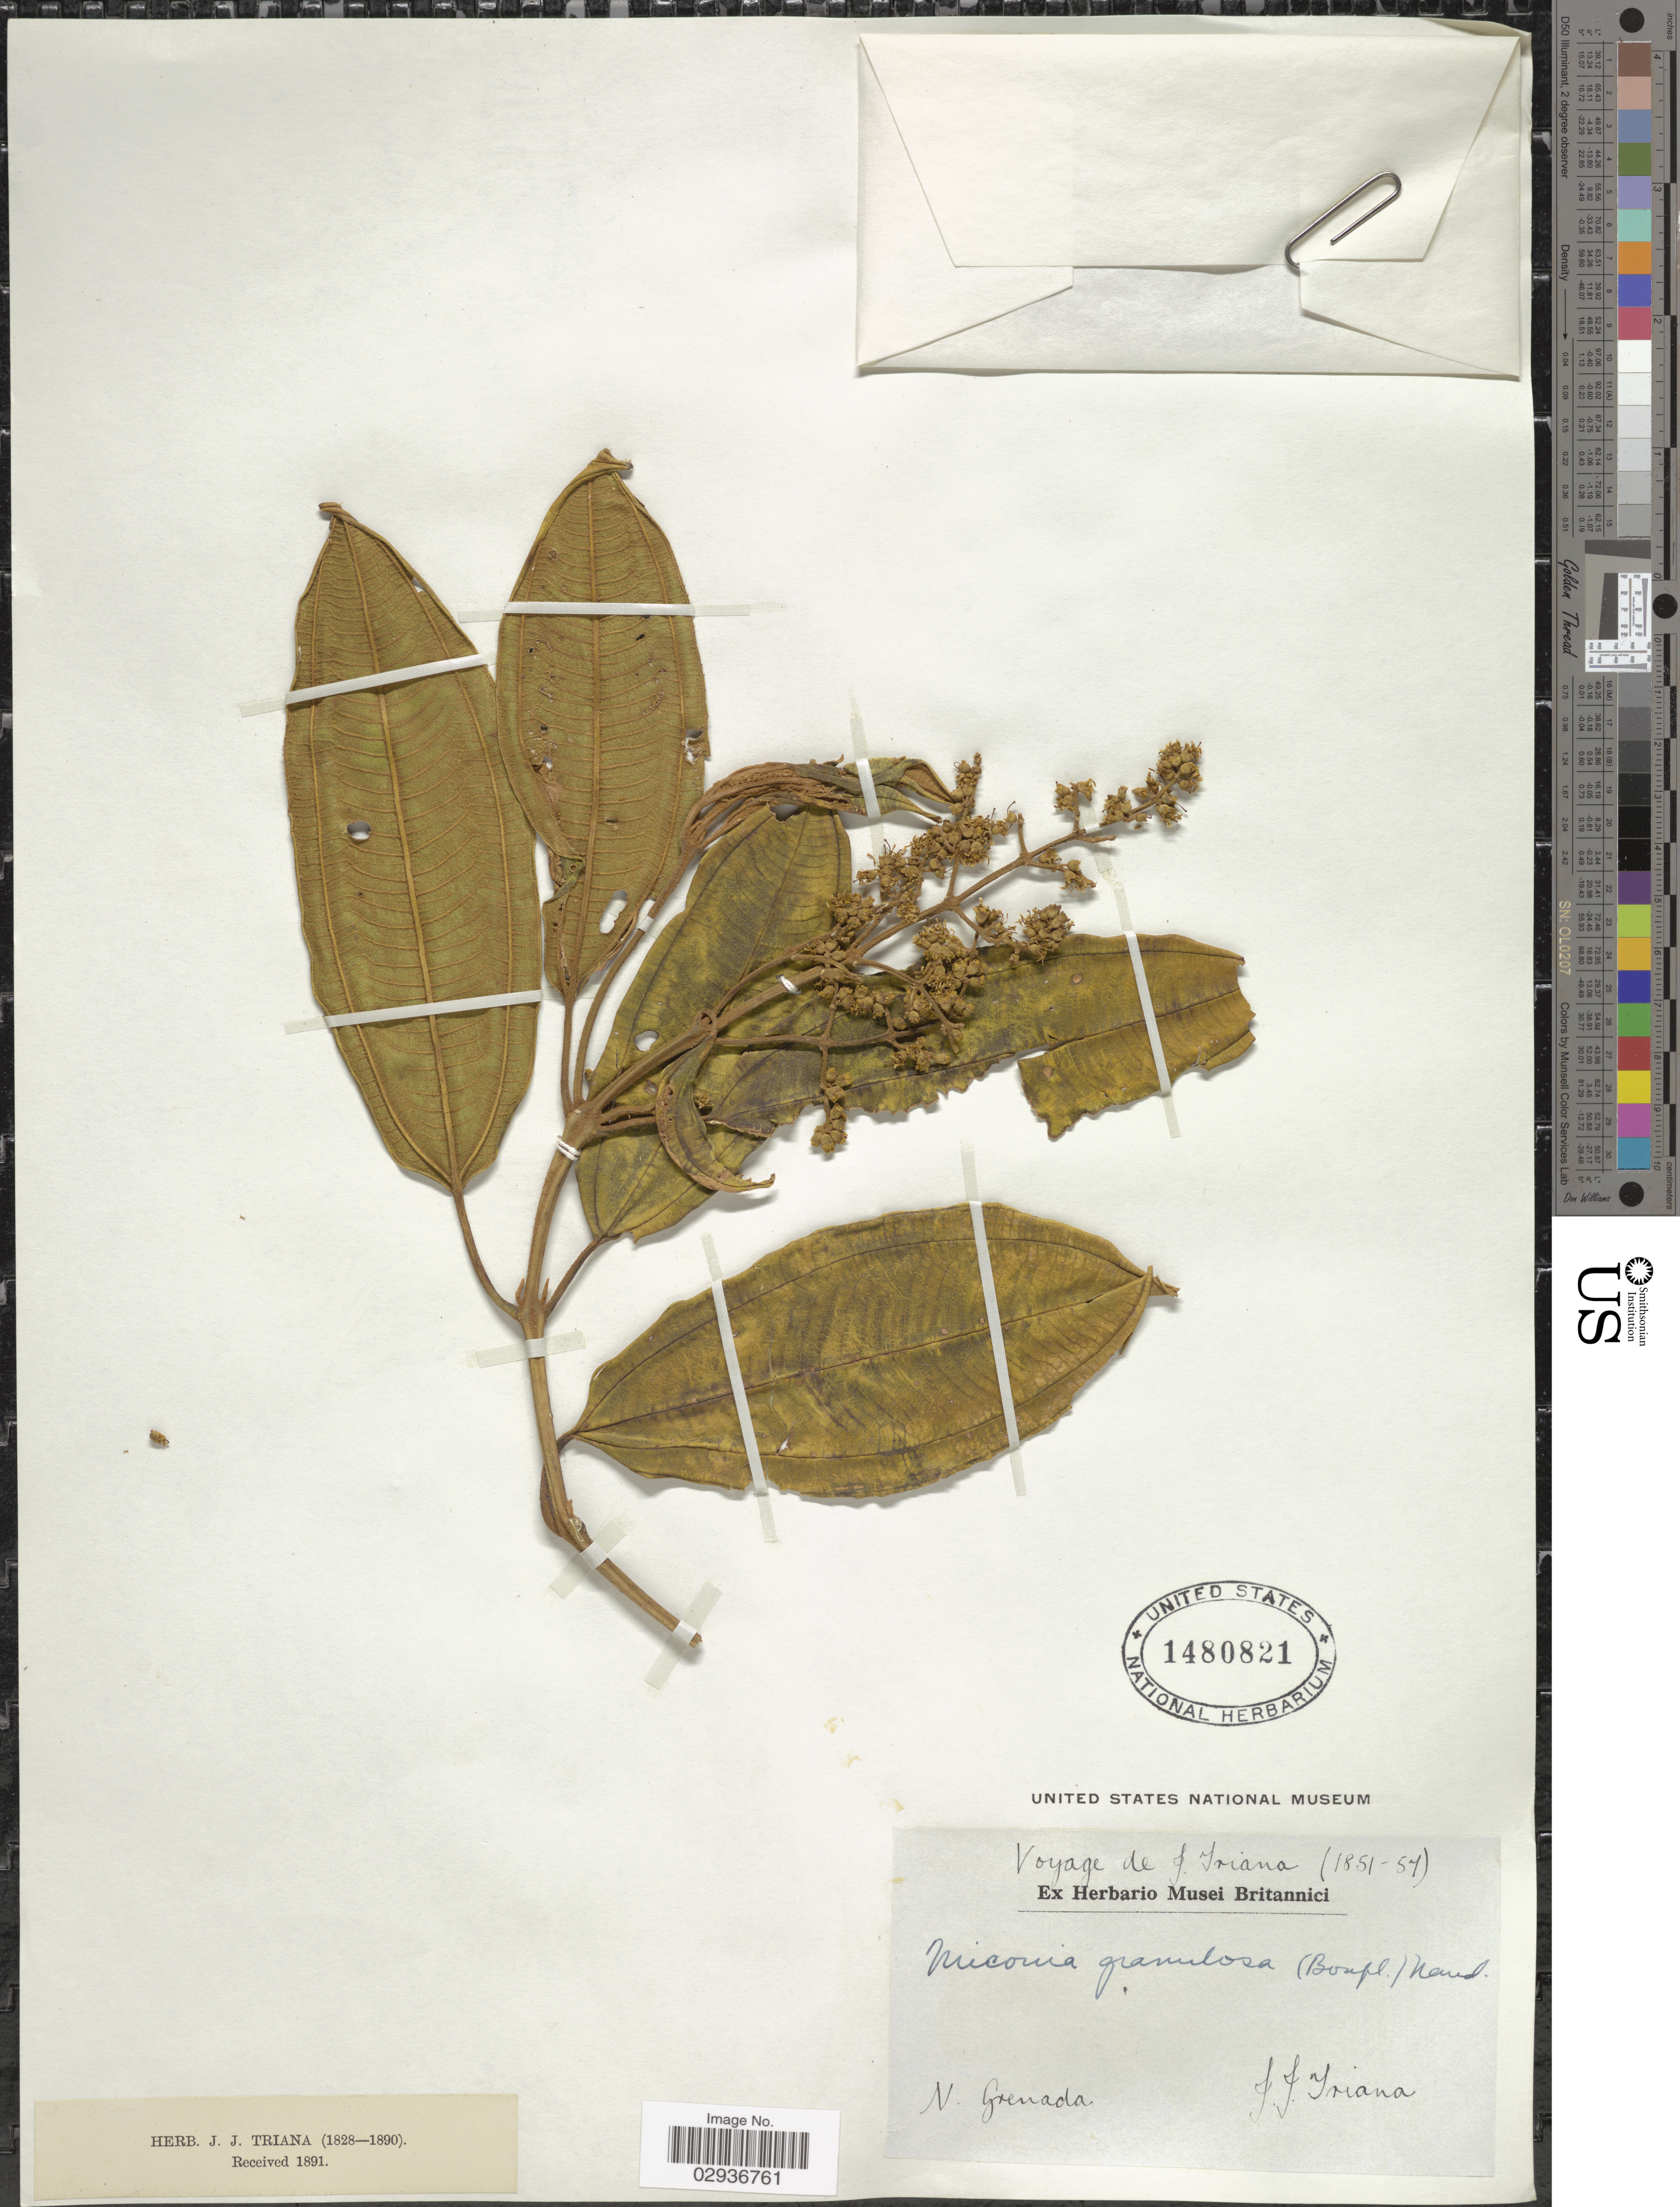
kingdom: Plantae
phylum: Tracheophyta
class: Magnoliopsida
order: Myrtales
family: Melastomataceae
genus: Miconia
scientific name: Miconia biappendiculata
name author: (Naudin) L. Uribe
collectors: J. J. Triana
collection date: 1851/1857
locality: N. Grenada.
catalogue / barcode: US 1480821